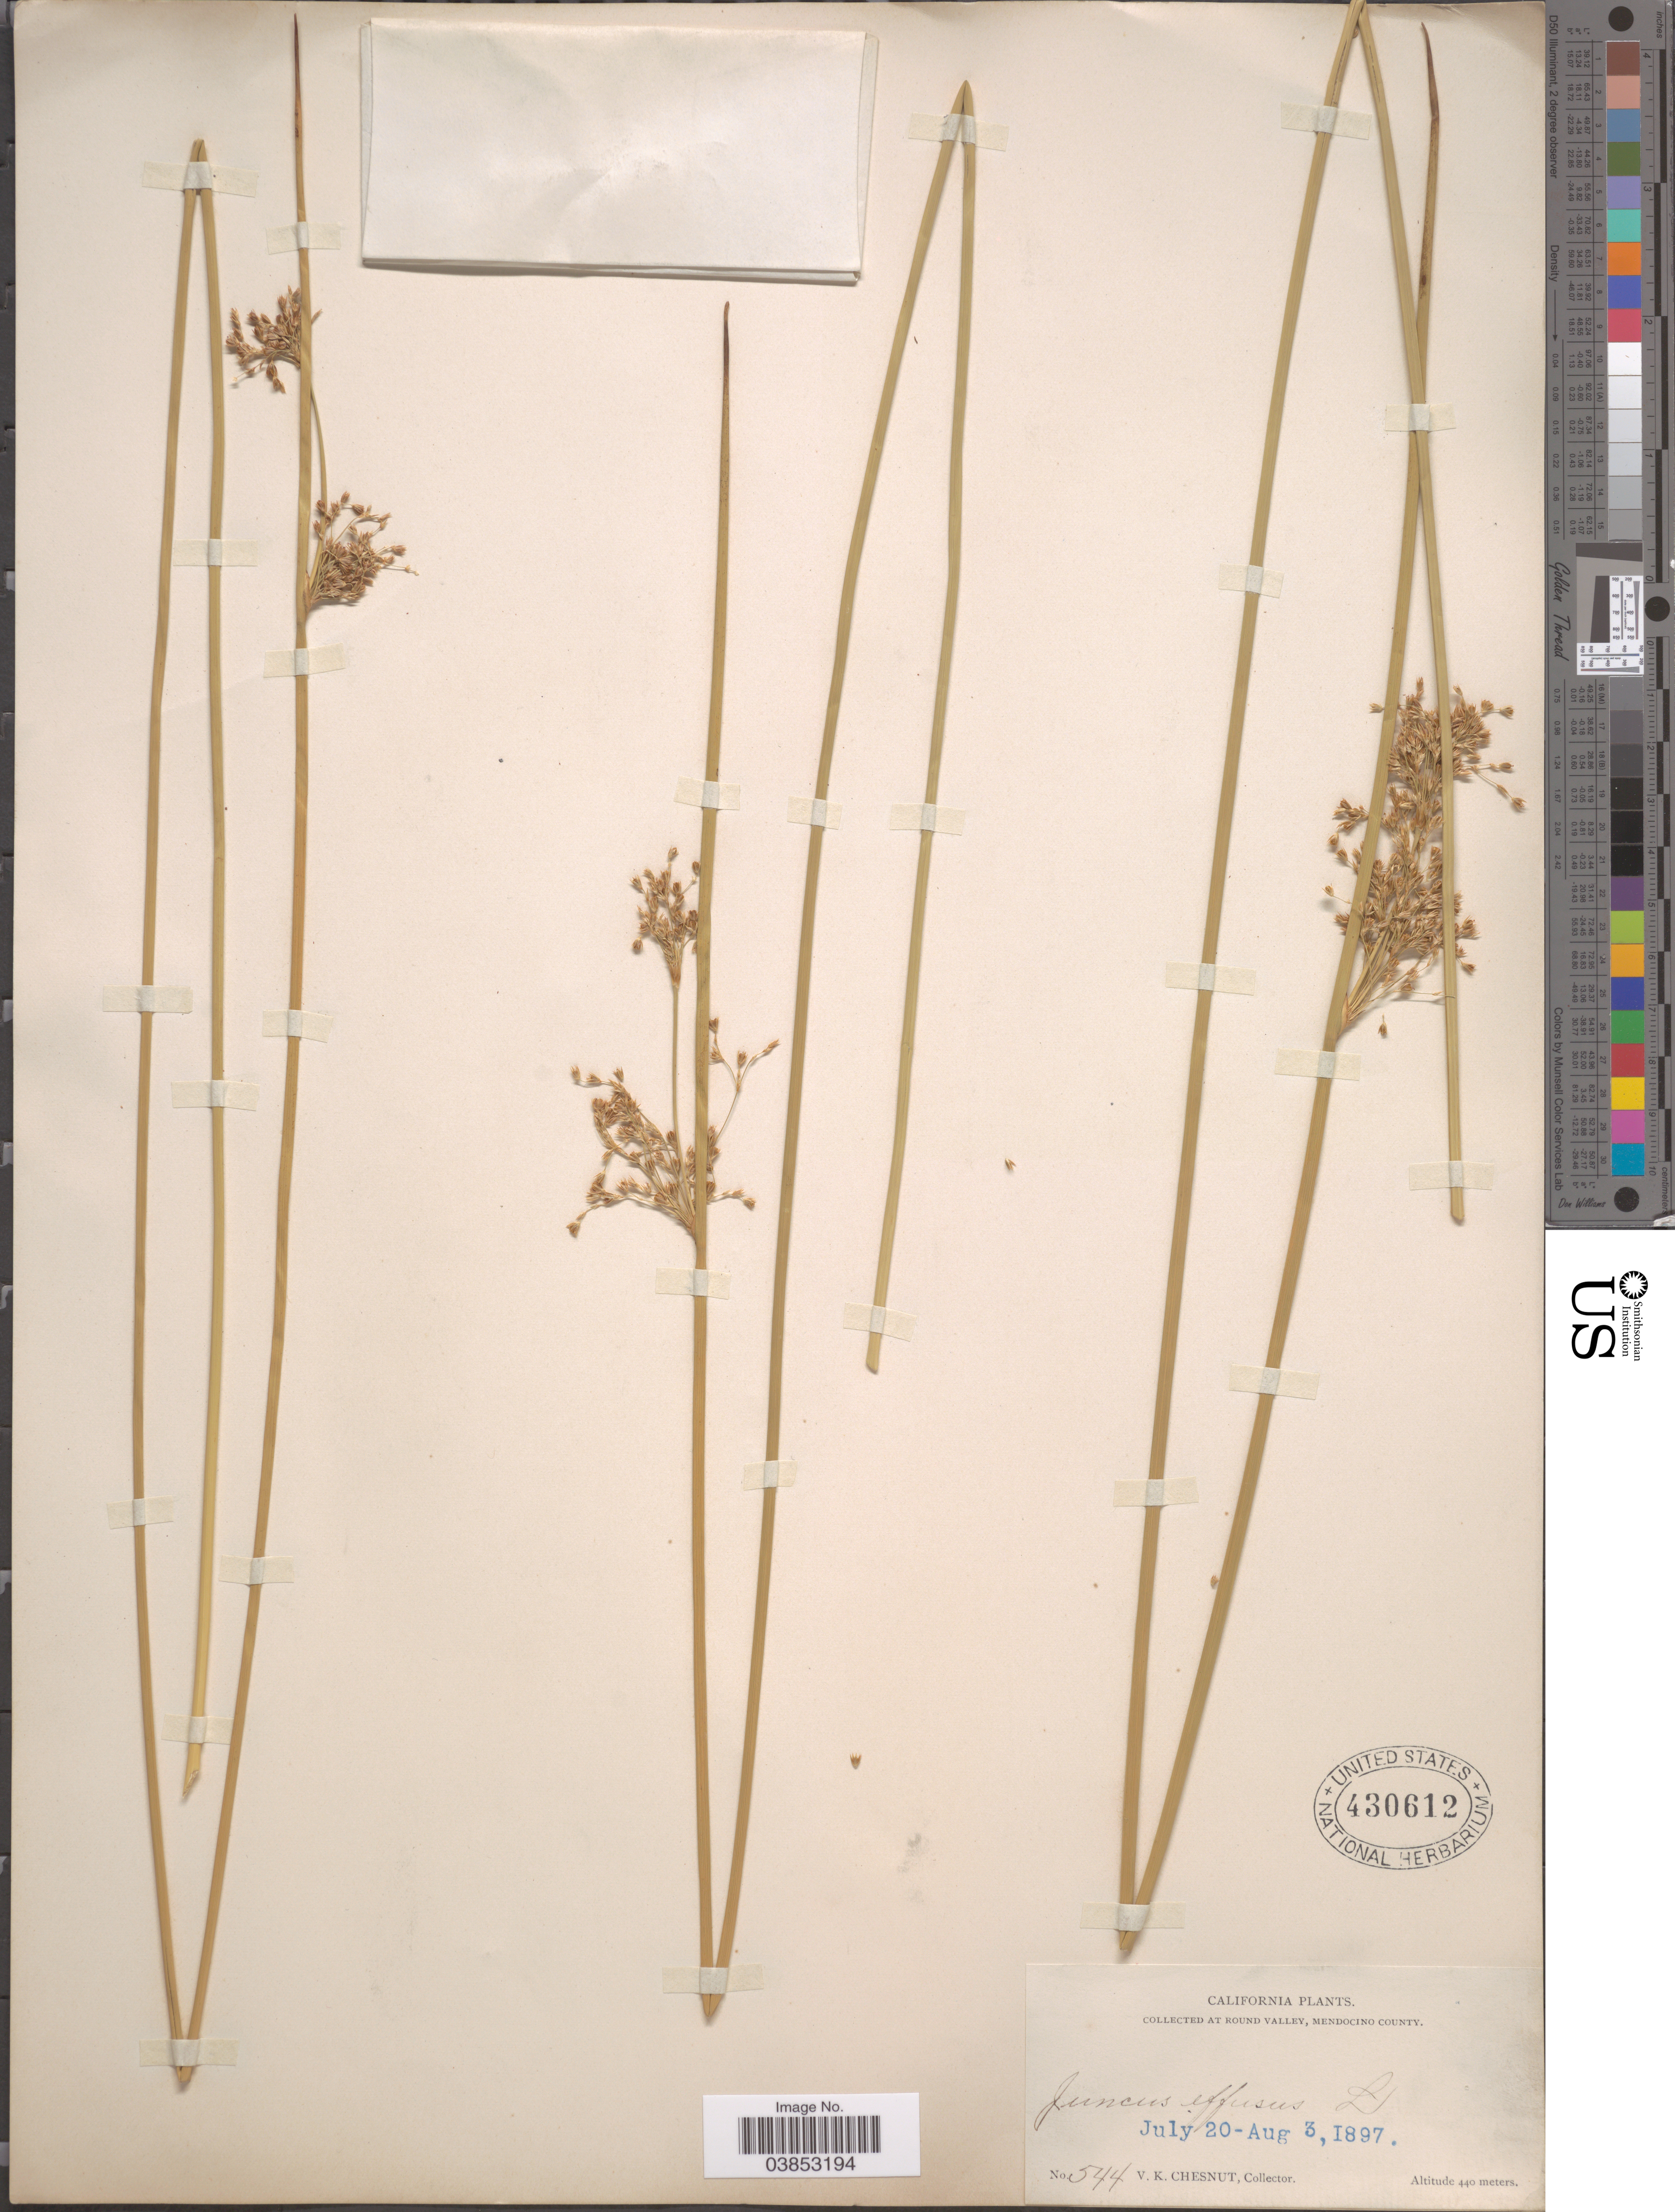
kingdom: Plantae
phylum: Tracheophyta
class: Liliopsida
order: Poales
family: Juncaceae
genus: Juncus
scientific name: Juncus effusus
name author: L.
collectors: V. Chesnut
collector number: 544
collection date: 1897-07-20/1897-08-03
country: United States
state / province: California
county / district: Mendocino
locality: At Round Valley, Mendocino County.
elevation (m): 440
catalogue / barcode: US 430612